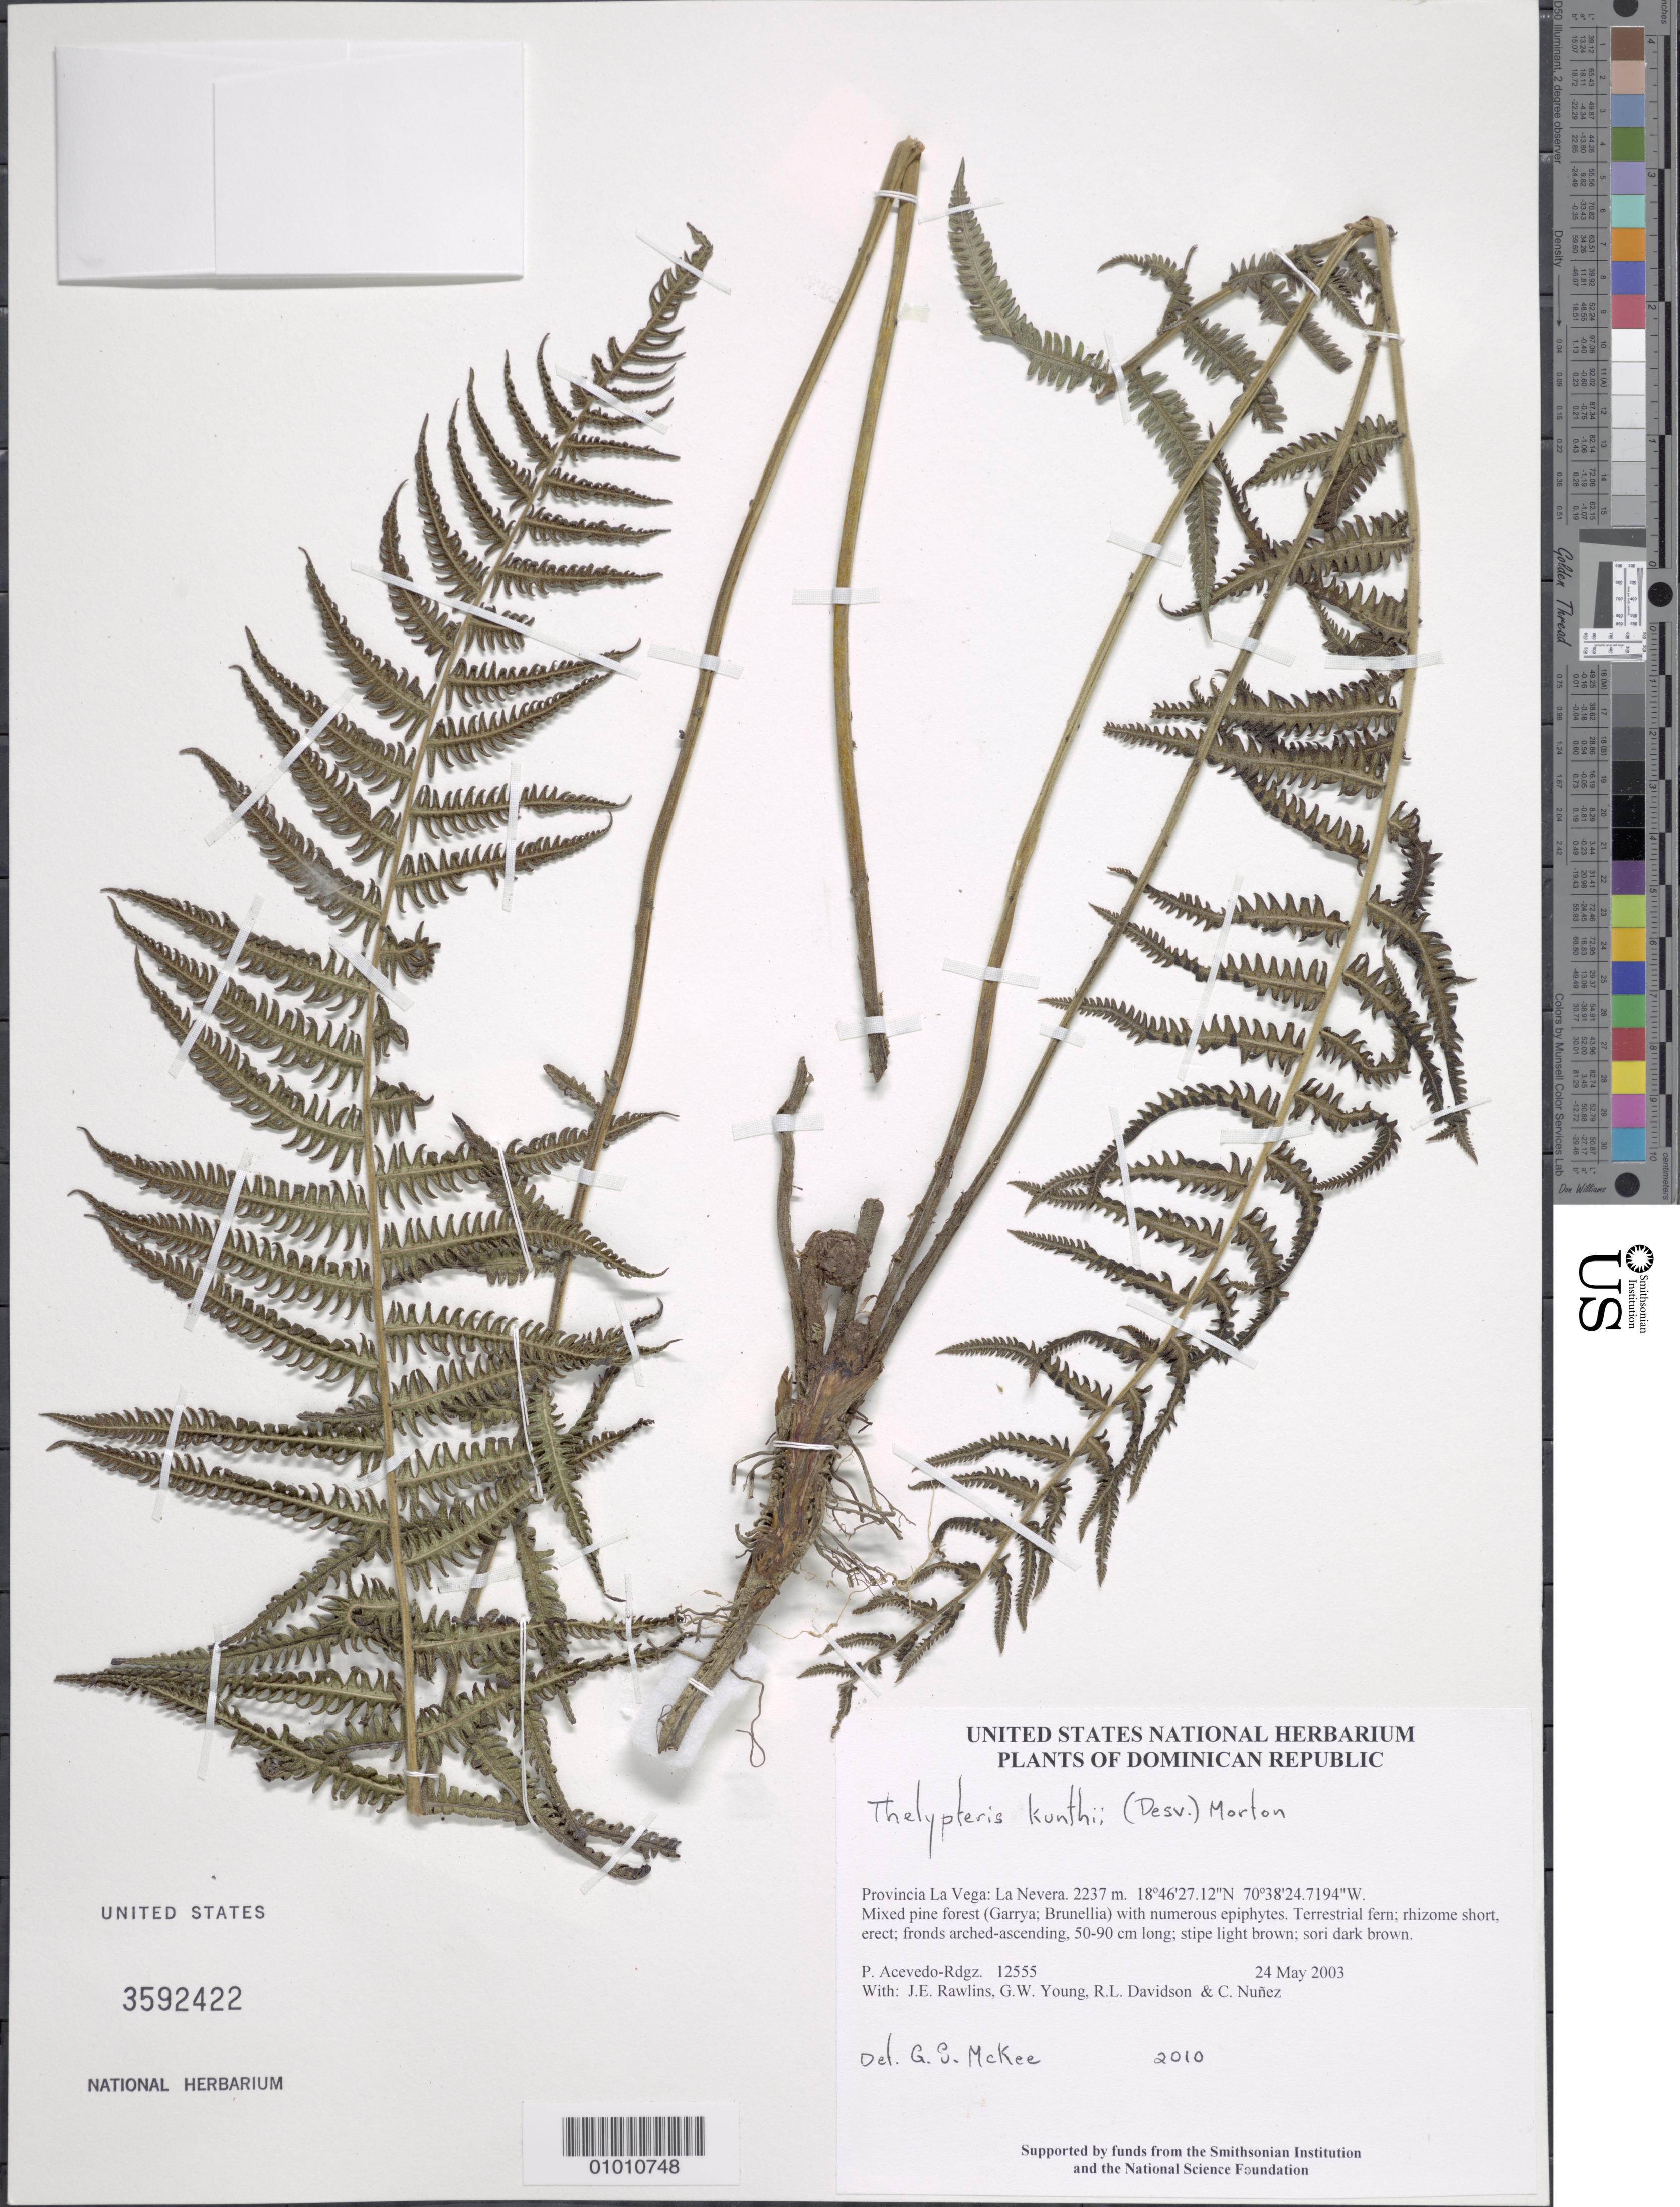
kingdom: Plantae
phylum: Tracheophyta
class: Polypodiopsida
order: Polypodiales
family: Thelypteridaceae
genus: Christella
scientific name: Christella kunthii comb. ined.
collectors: P. Acevedo-Rodr., J. Rawlins, G. Young, R. Davidson & C. Nunez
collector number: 12555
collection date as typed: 24 May 2003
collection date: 2003-05-24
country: Dominican Republic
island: Hispaniola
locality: Provincia La Vega: La Nevera.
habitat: Mixed pine forest (Garrya; Brunellia) with numerous epiphytes.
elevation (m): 2237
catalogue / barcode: US 3592422